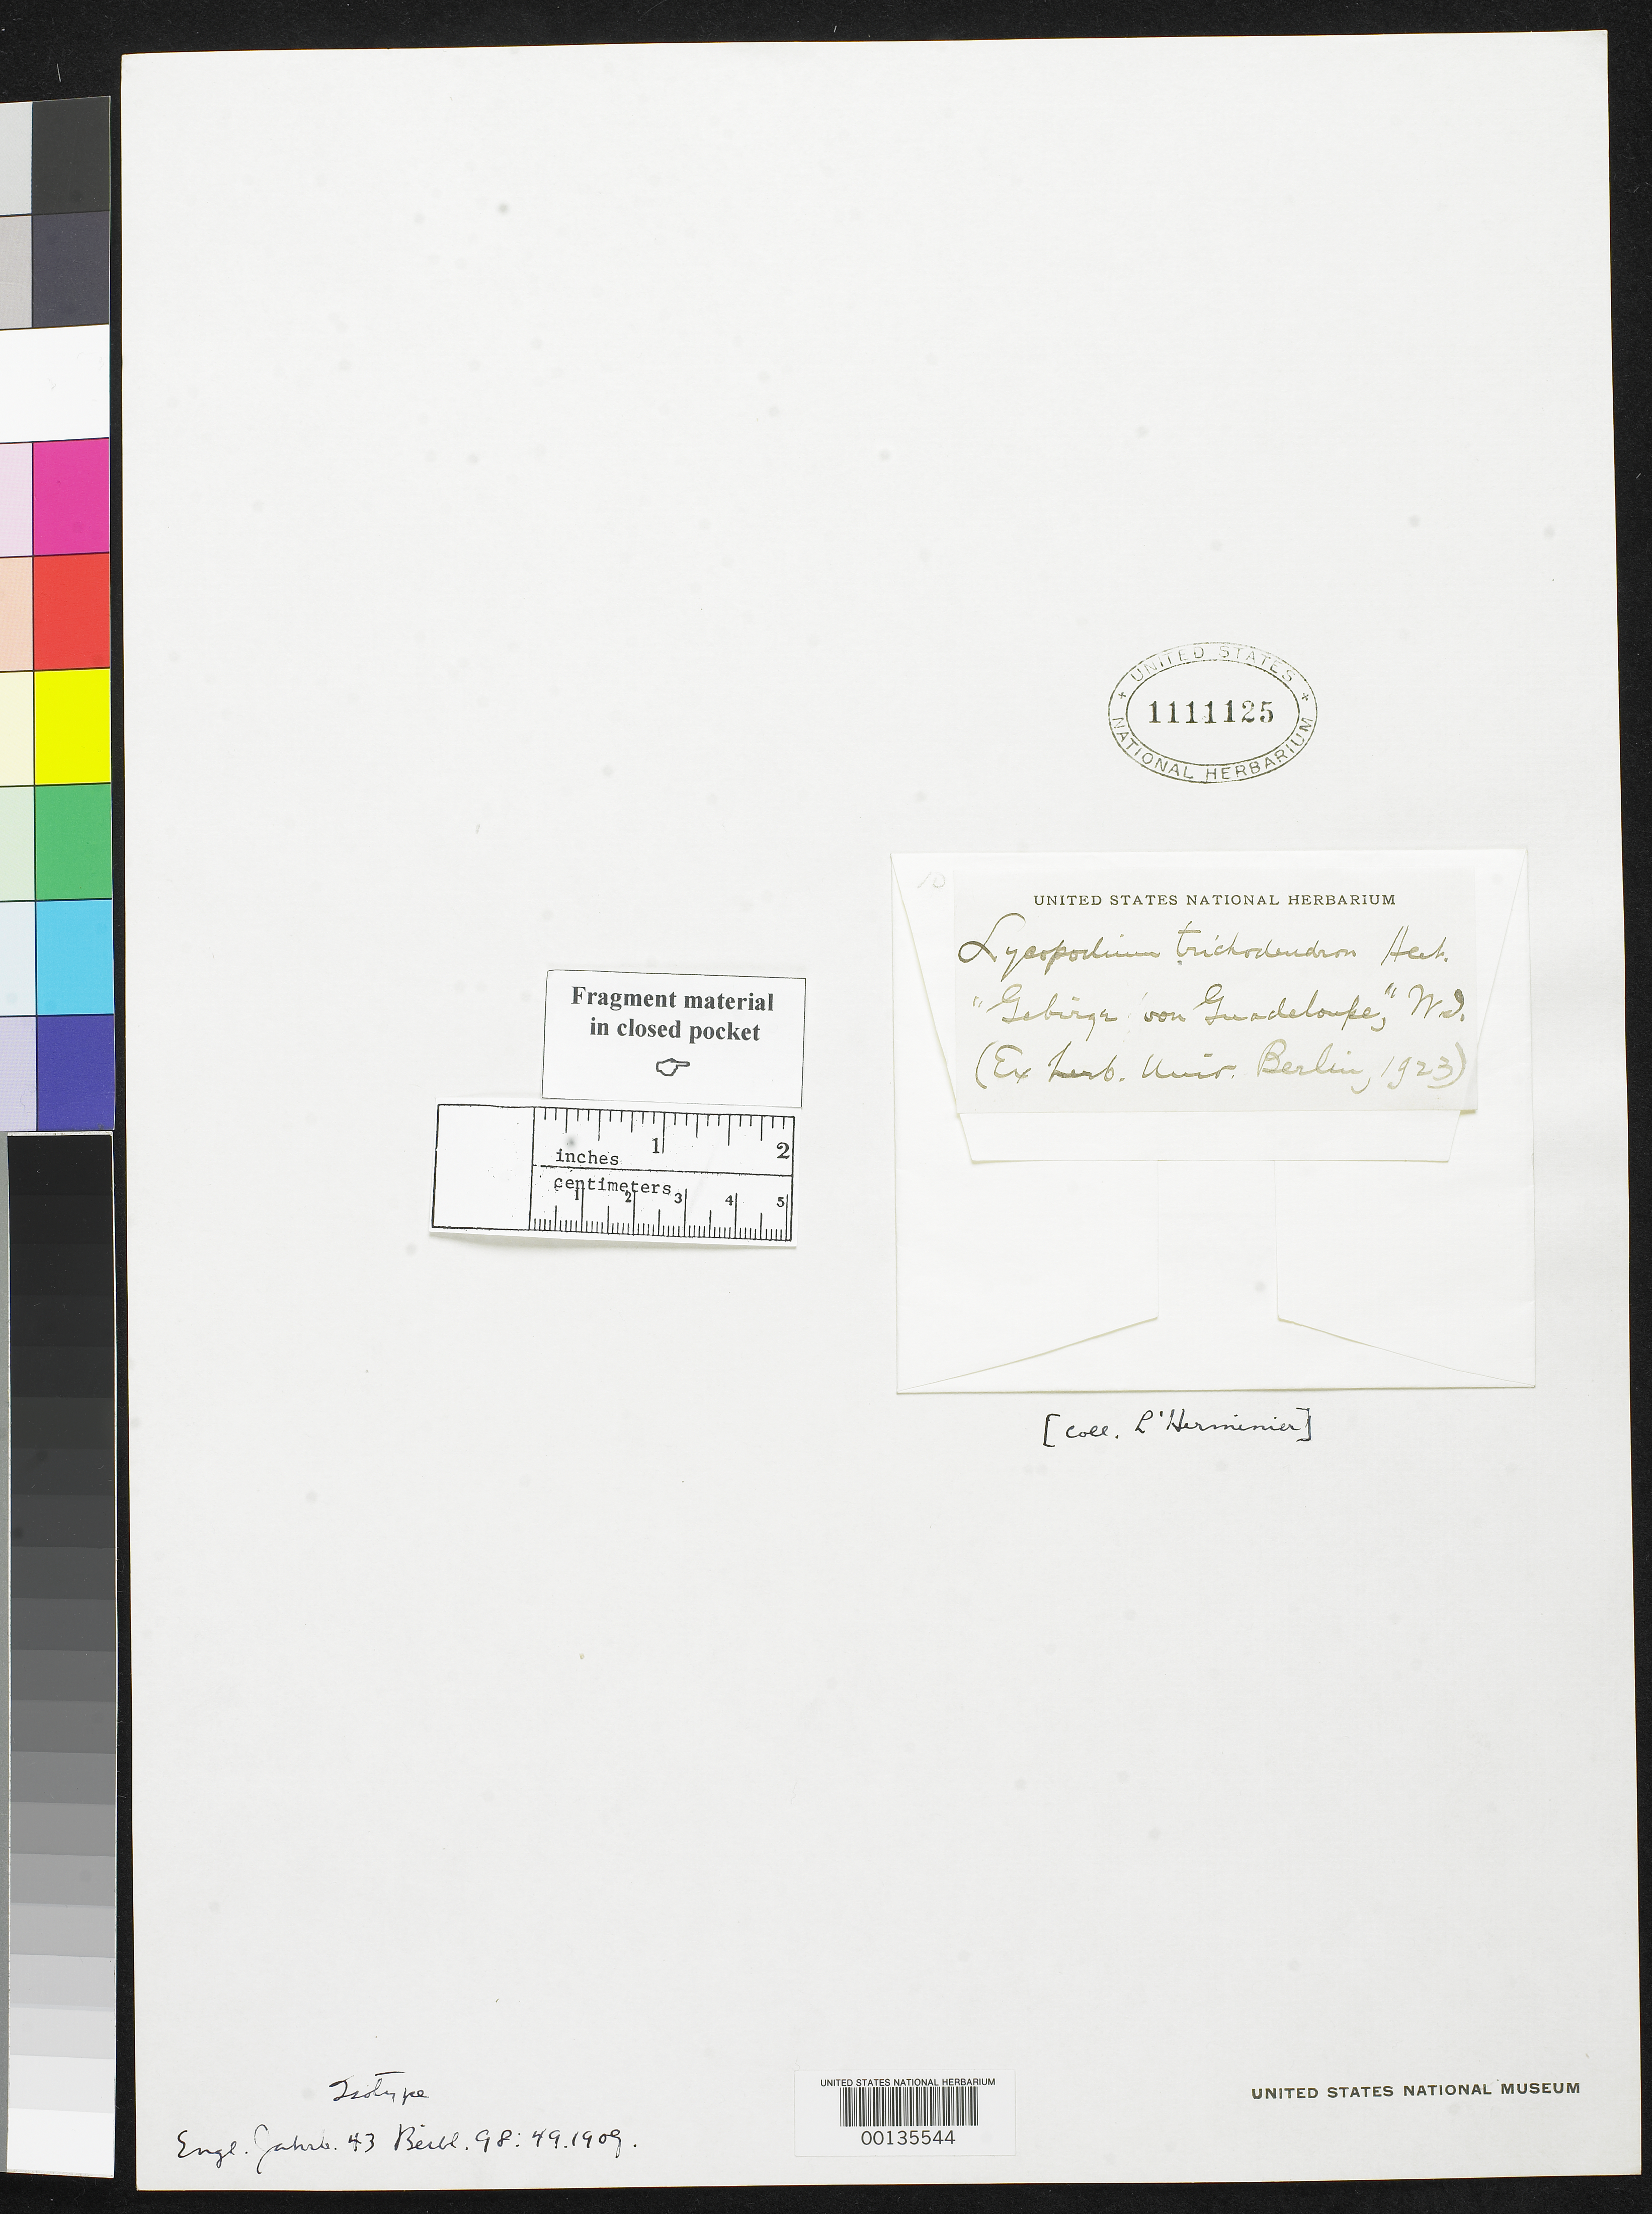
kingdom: Plantae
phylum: Tracheophyta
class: Lycopodiopsida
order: Lycopodiales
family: Lycopodiaceae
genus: Lycopodium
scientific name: Lycopodium trichodendron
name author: Herter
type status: Isosyntype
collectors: F. L'Herminier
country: Guadeloupe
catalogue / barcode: US 1111125